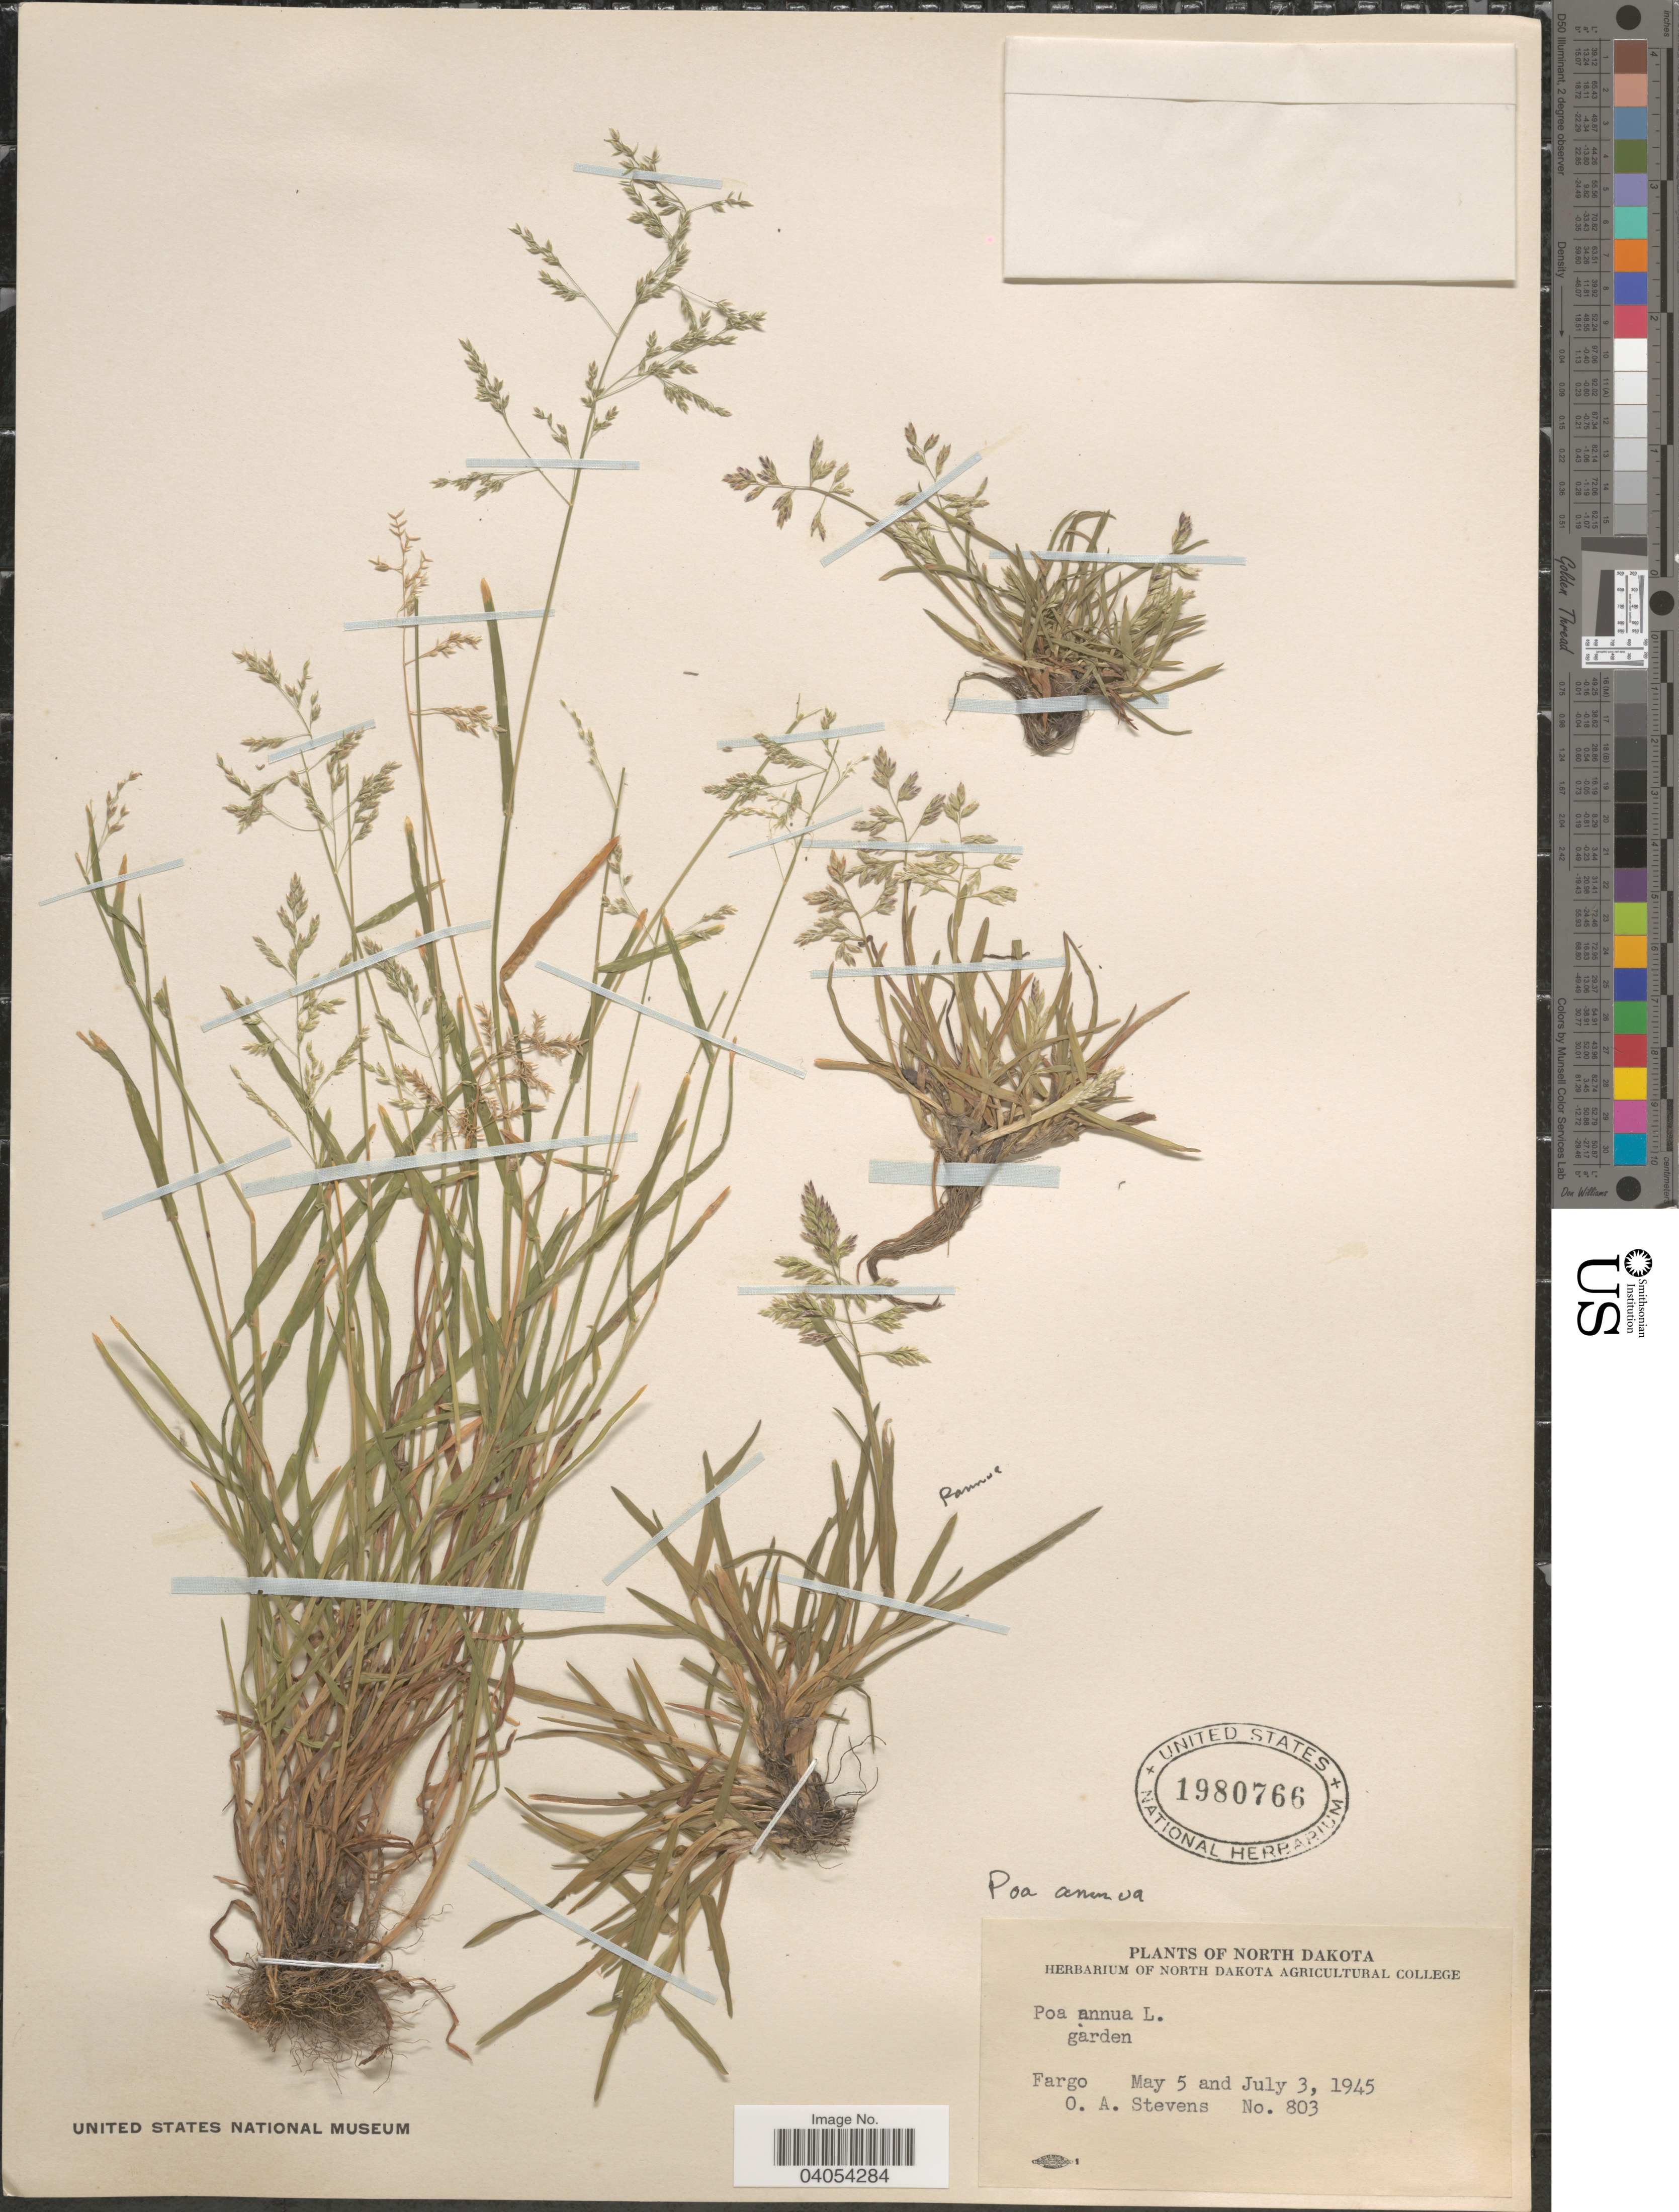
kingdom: Plantae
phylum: Tracheophyta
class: Liliopsida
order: Poales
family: Poaceae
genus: Poa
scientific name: Poa annua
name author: L.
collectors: O. A. Stevens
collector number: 803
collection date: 1945-05-05/1945-07-03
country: United States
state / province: North Dakota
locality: Fargo.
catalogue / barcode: US 1980766